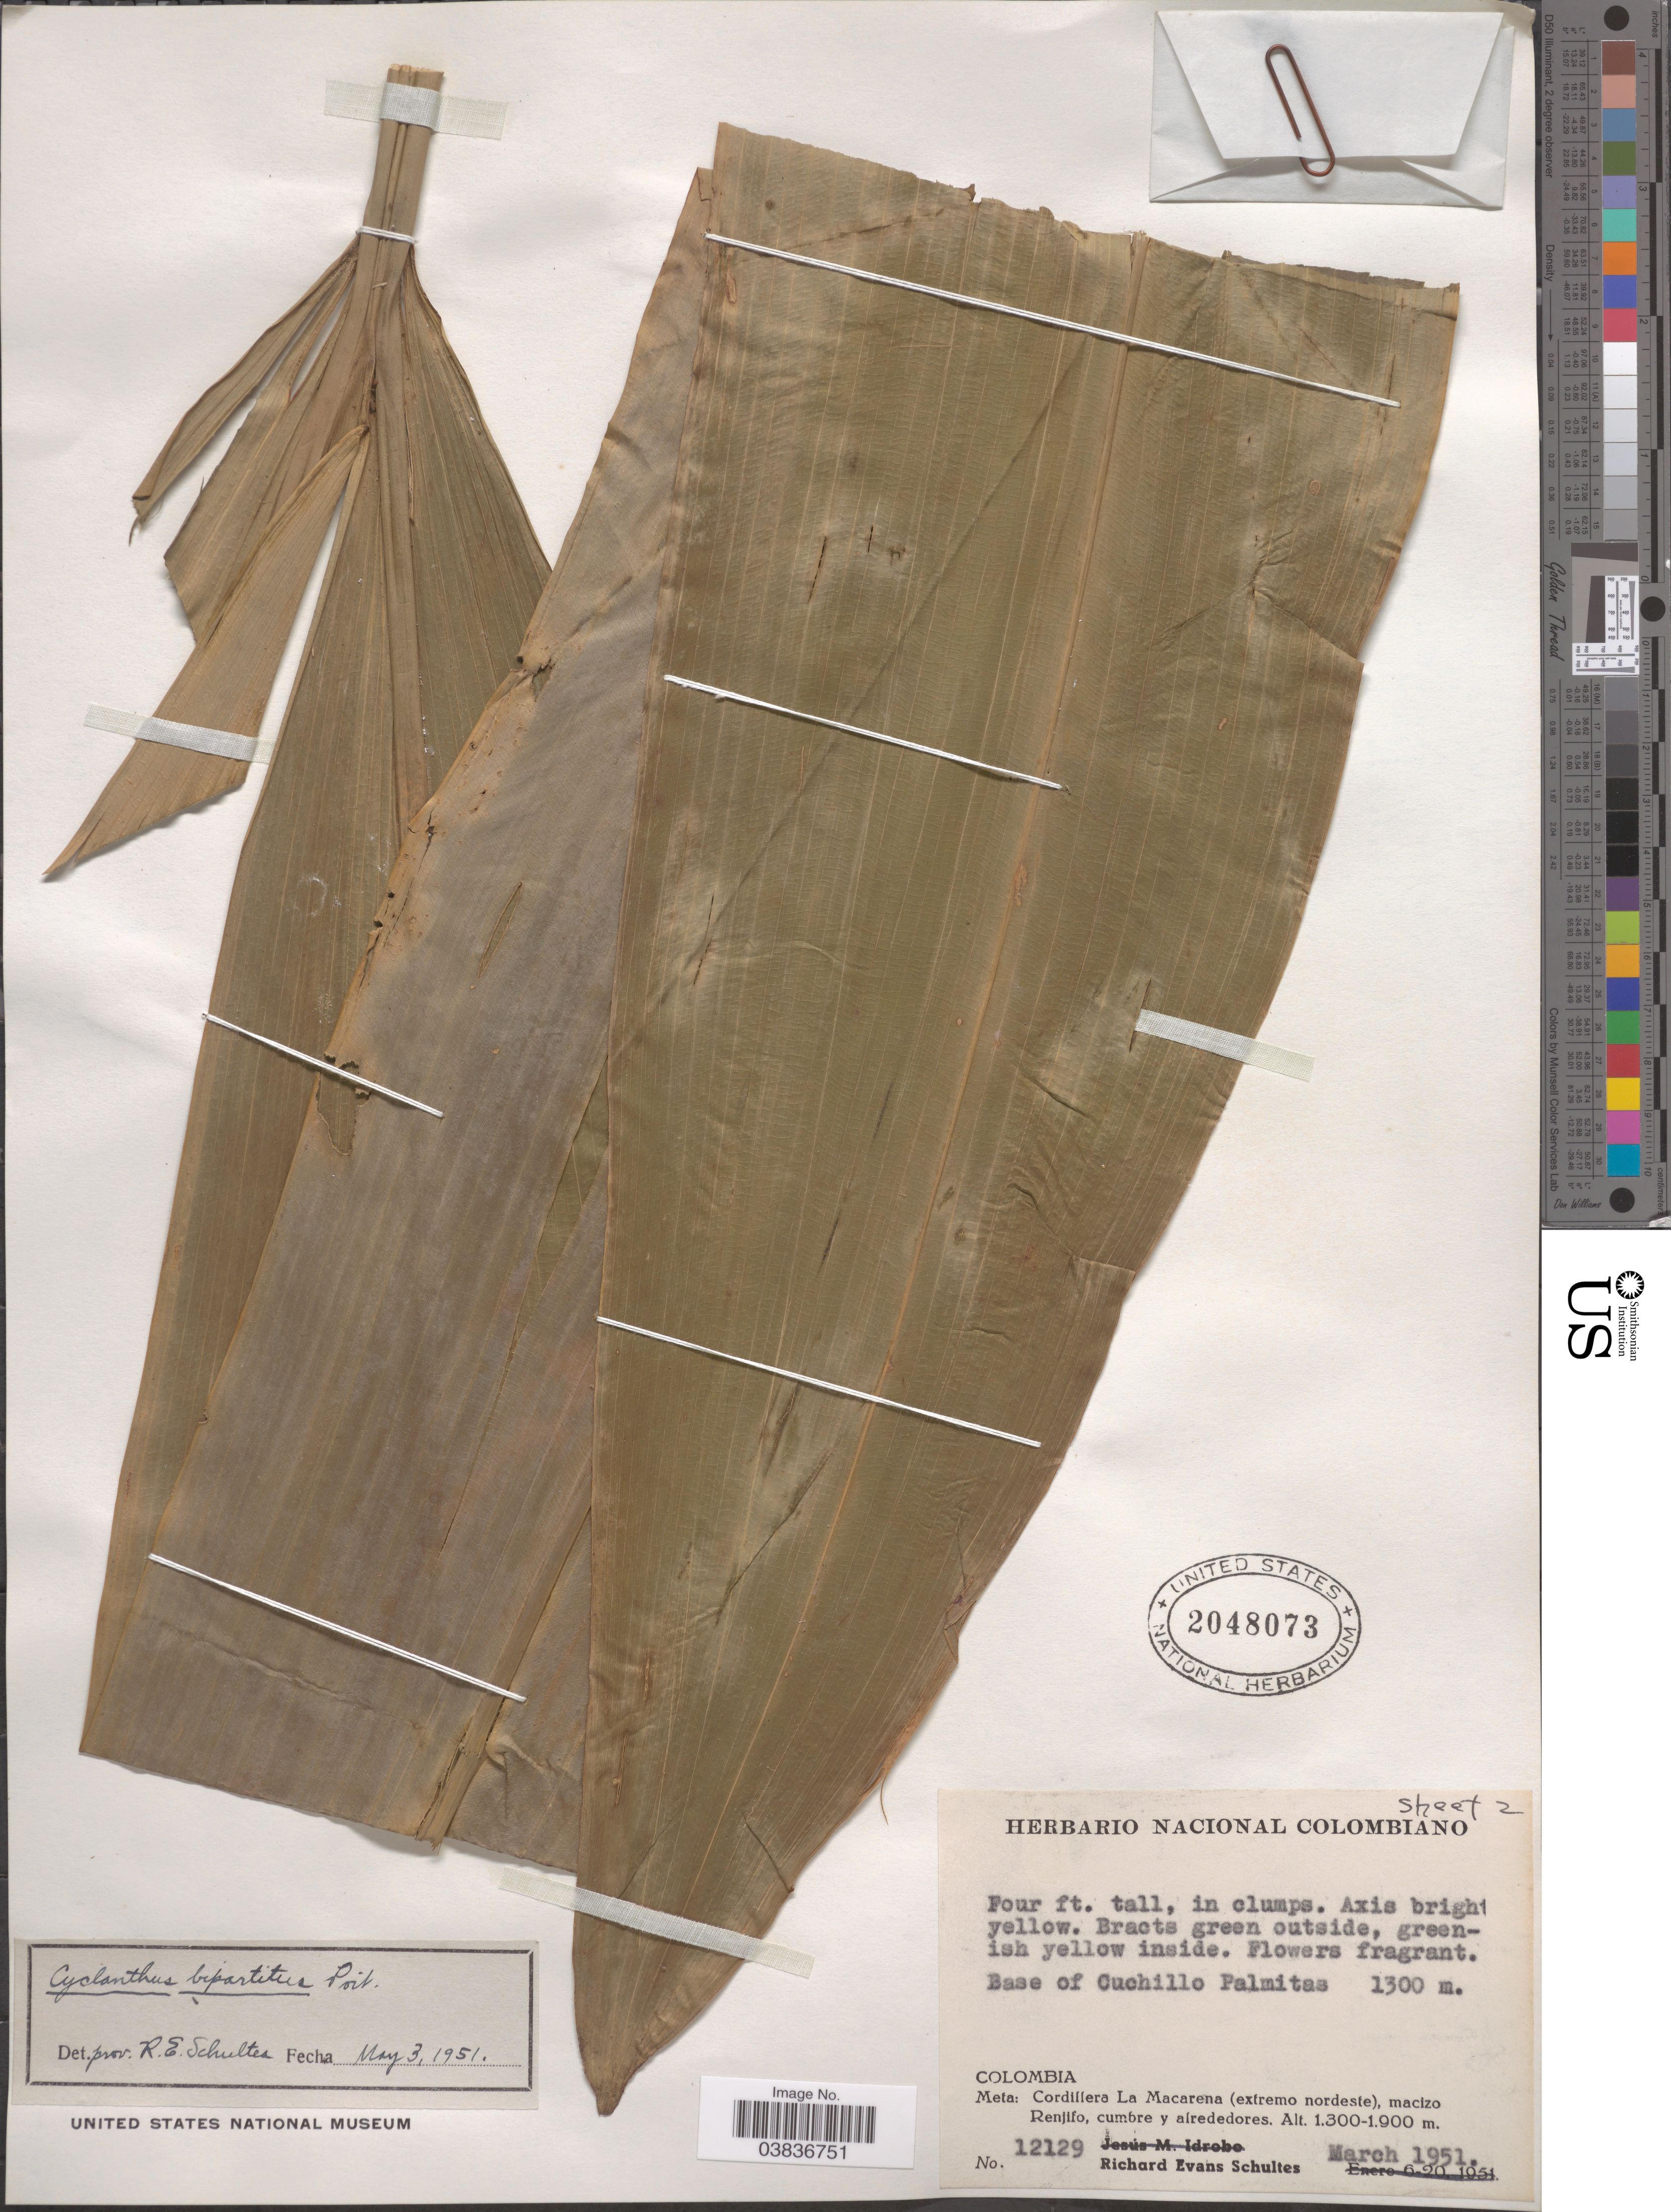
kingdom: Plantae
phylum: Tracheophyta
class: Liliopsida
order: Pandanales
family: Cyclanthaceae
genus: Cyclanthus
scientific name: Cyclanthus bipartitus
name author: Poit. ex A. Rich.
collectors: R. E. Schultes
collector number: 12129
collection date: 1951-03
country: Colombia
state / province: Meta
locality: Base of Cuchillo Palmitas. Cordillera La Macarena (extremo nordeste), macizo Renjifo.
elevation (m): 1300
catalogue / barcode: US 2048073